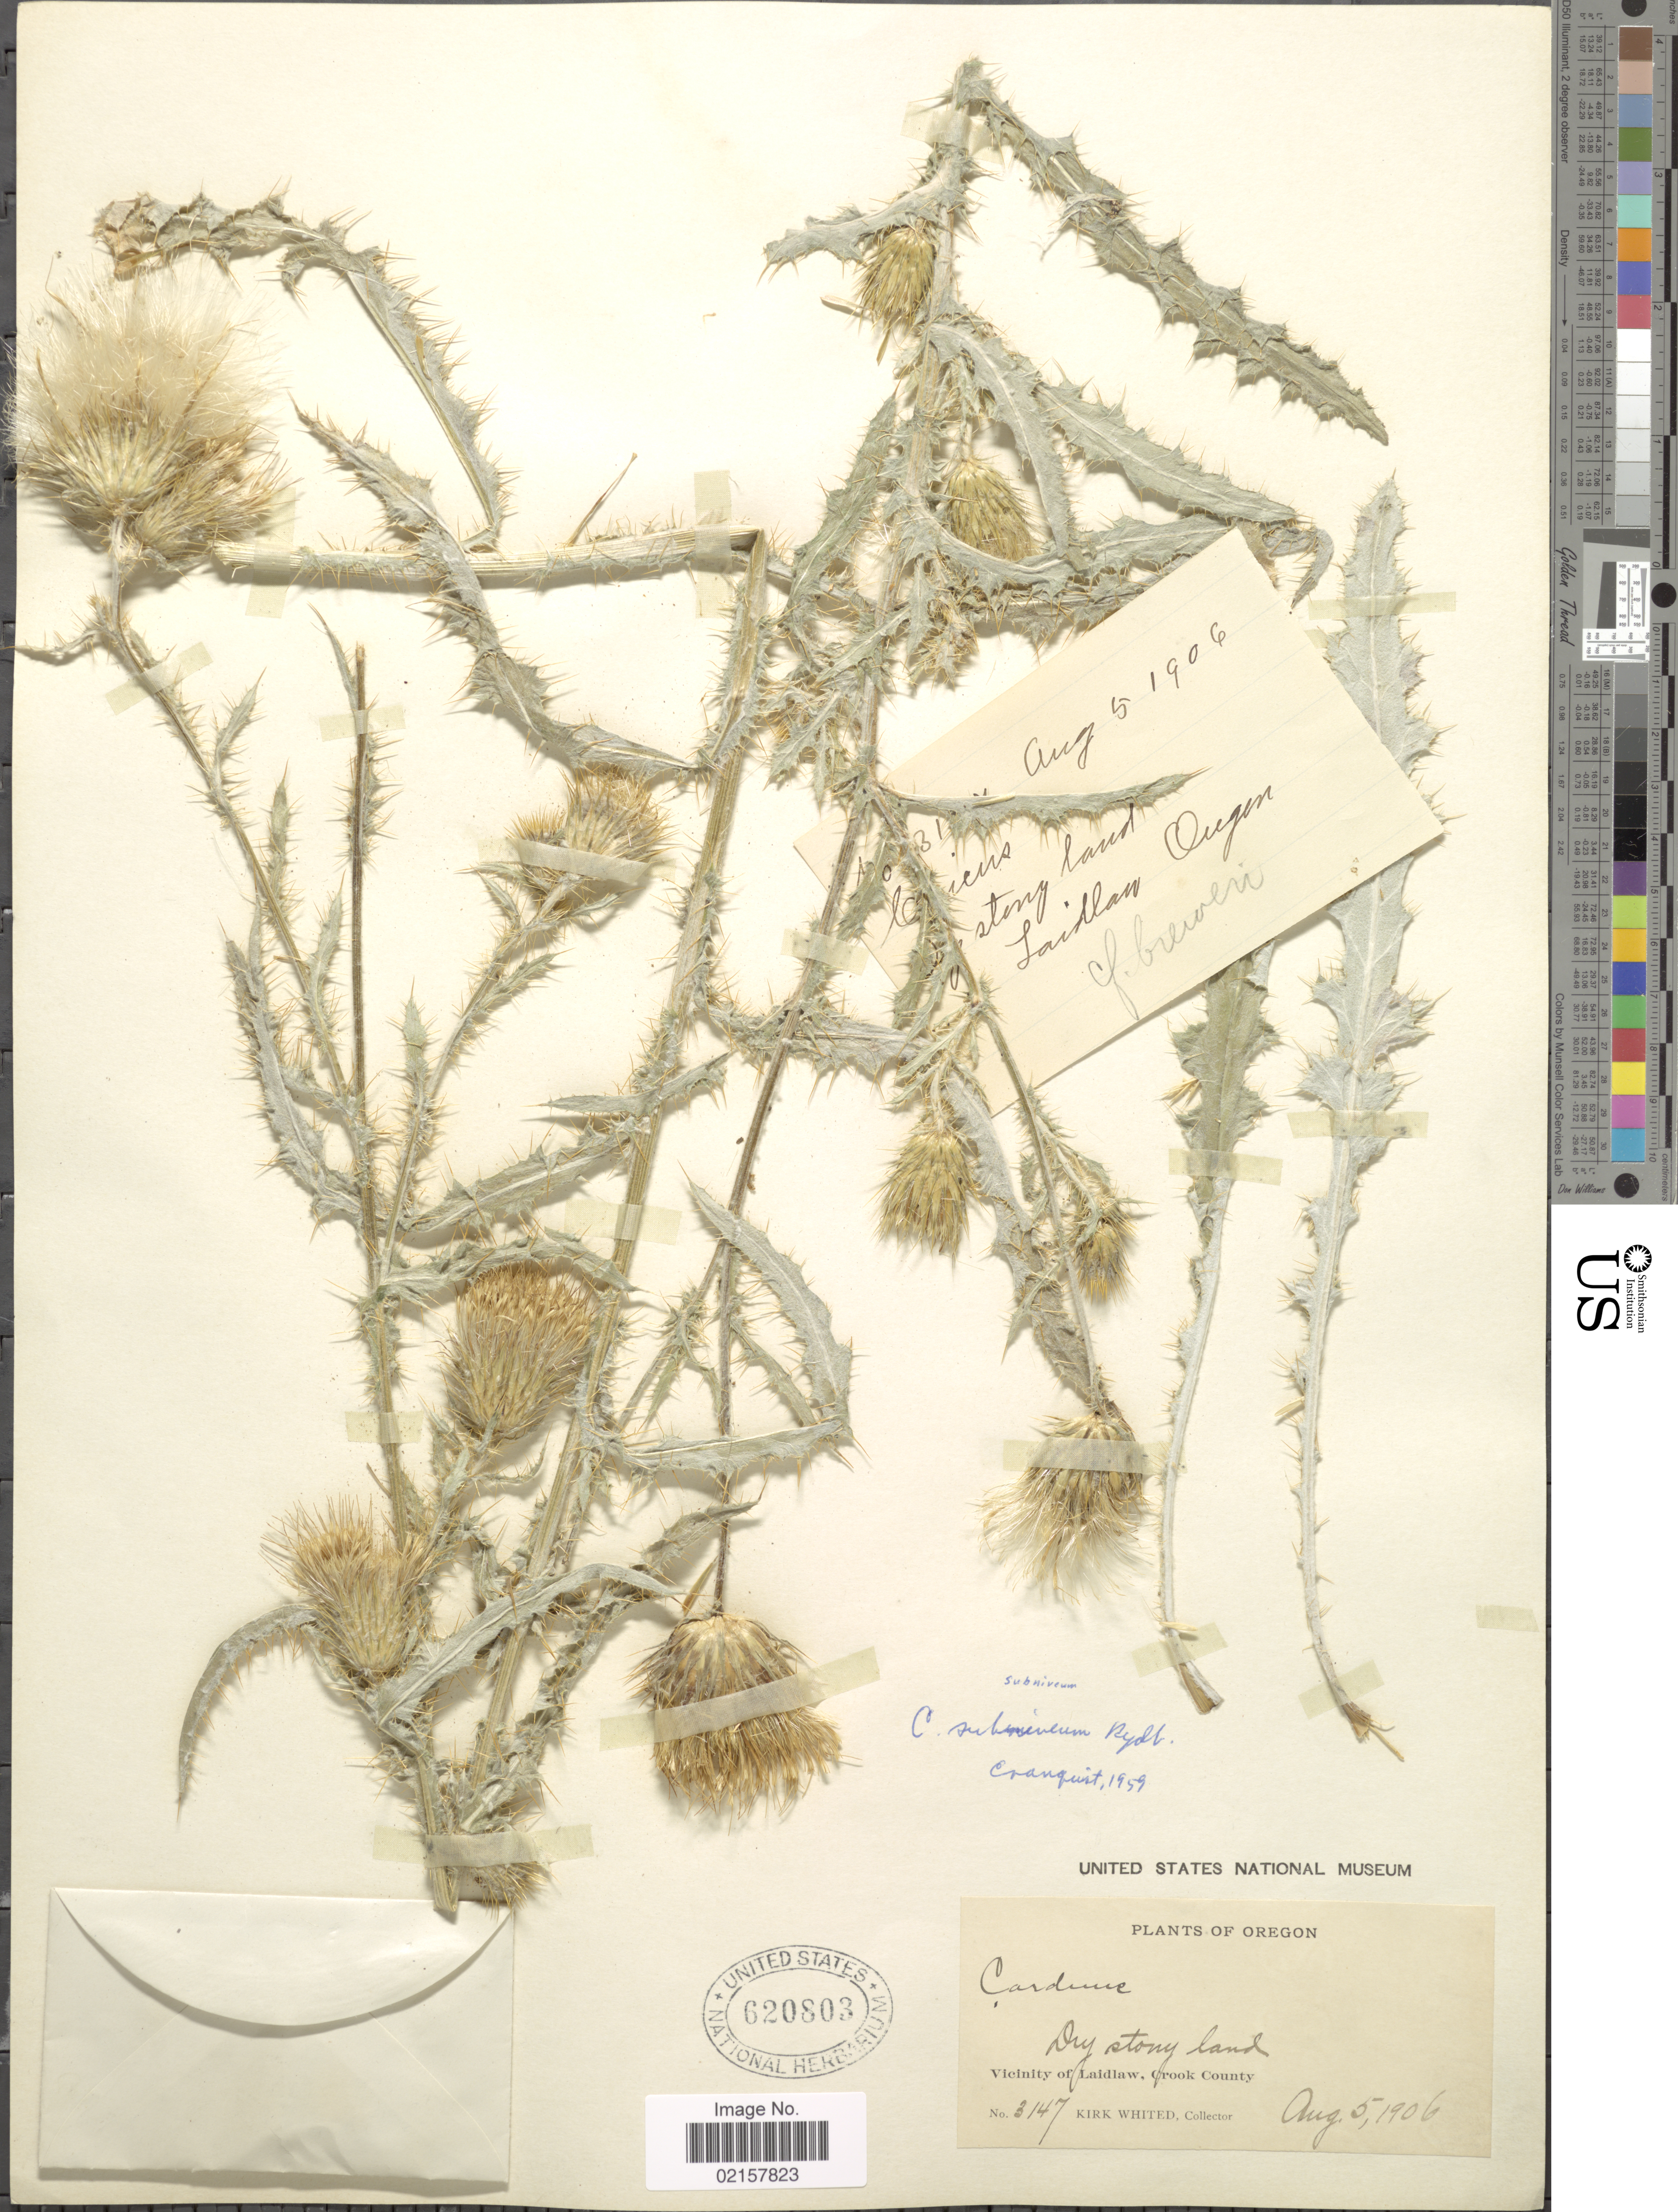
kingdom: Plantae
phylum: Tracheophyta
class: Magnoliopsida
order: Asterales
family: Asteraceae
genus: Cirsium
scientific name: Cirsium subniveum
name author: Rydb.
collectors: K. Whited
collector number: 3147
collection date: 1906-08-05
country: United States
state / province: Oregon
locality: Dry stony land, vicinity of Lailaw, Crook County.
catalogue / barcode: US 620803